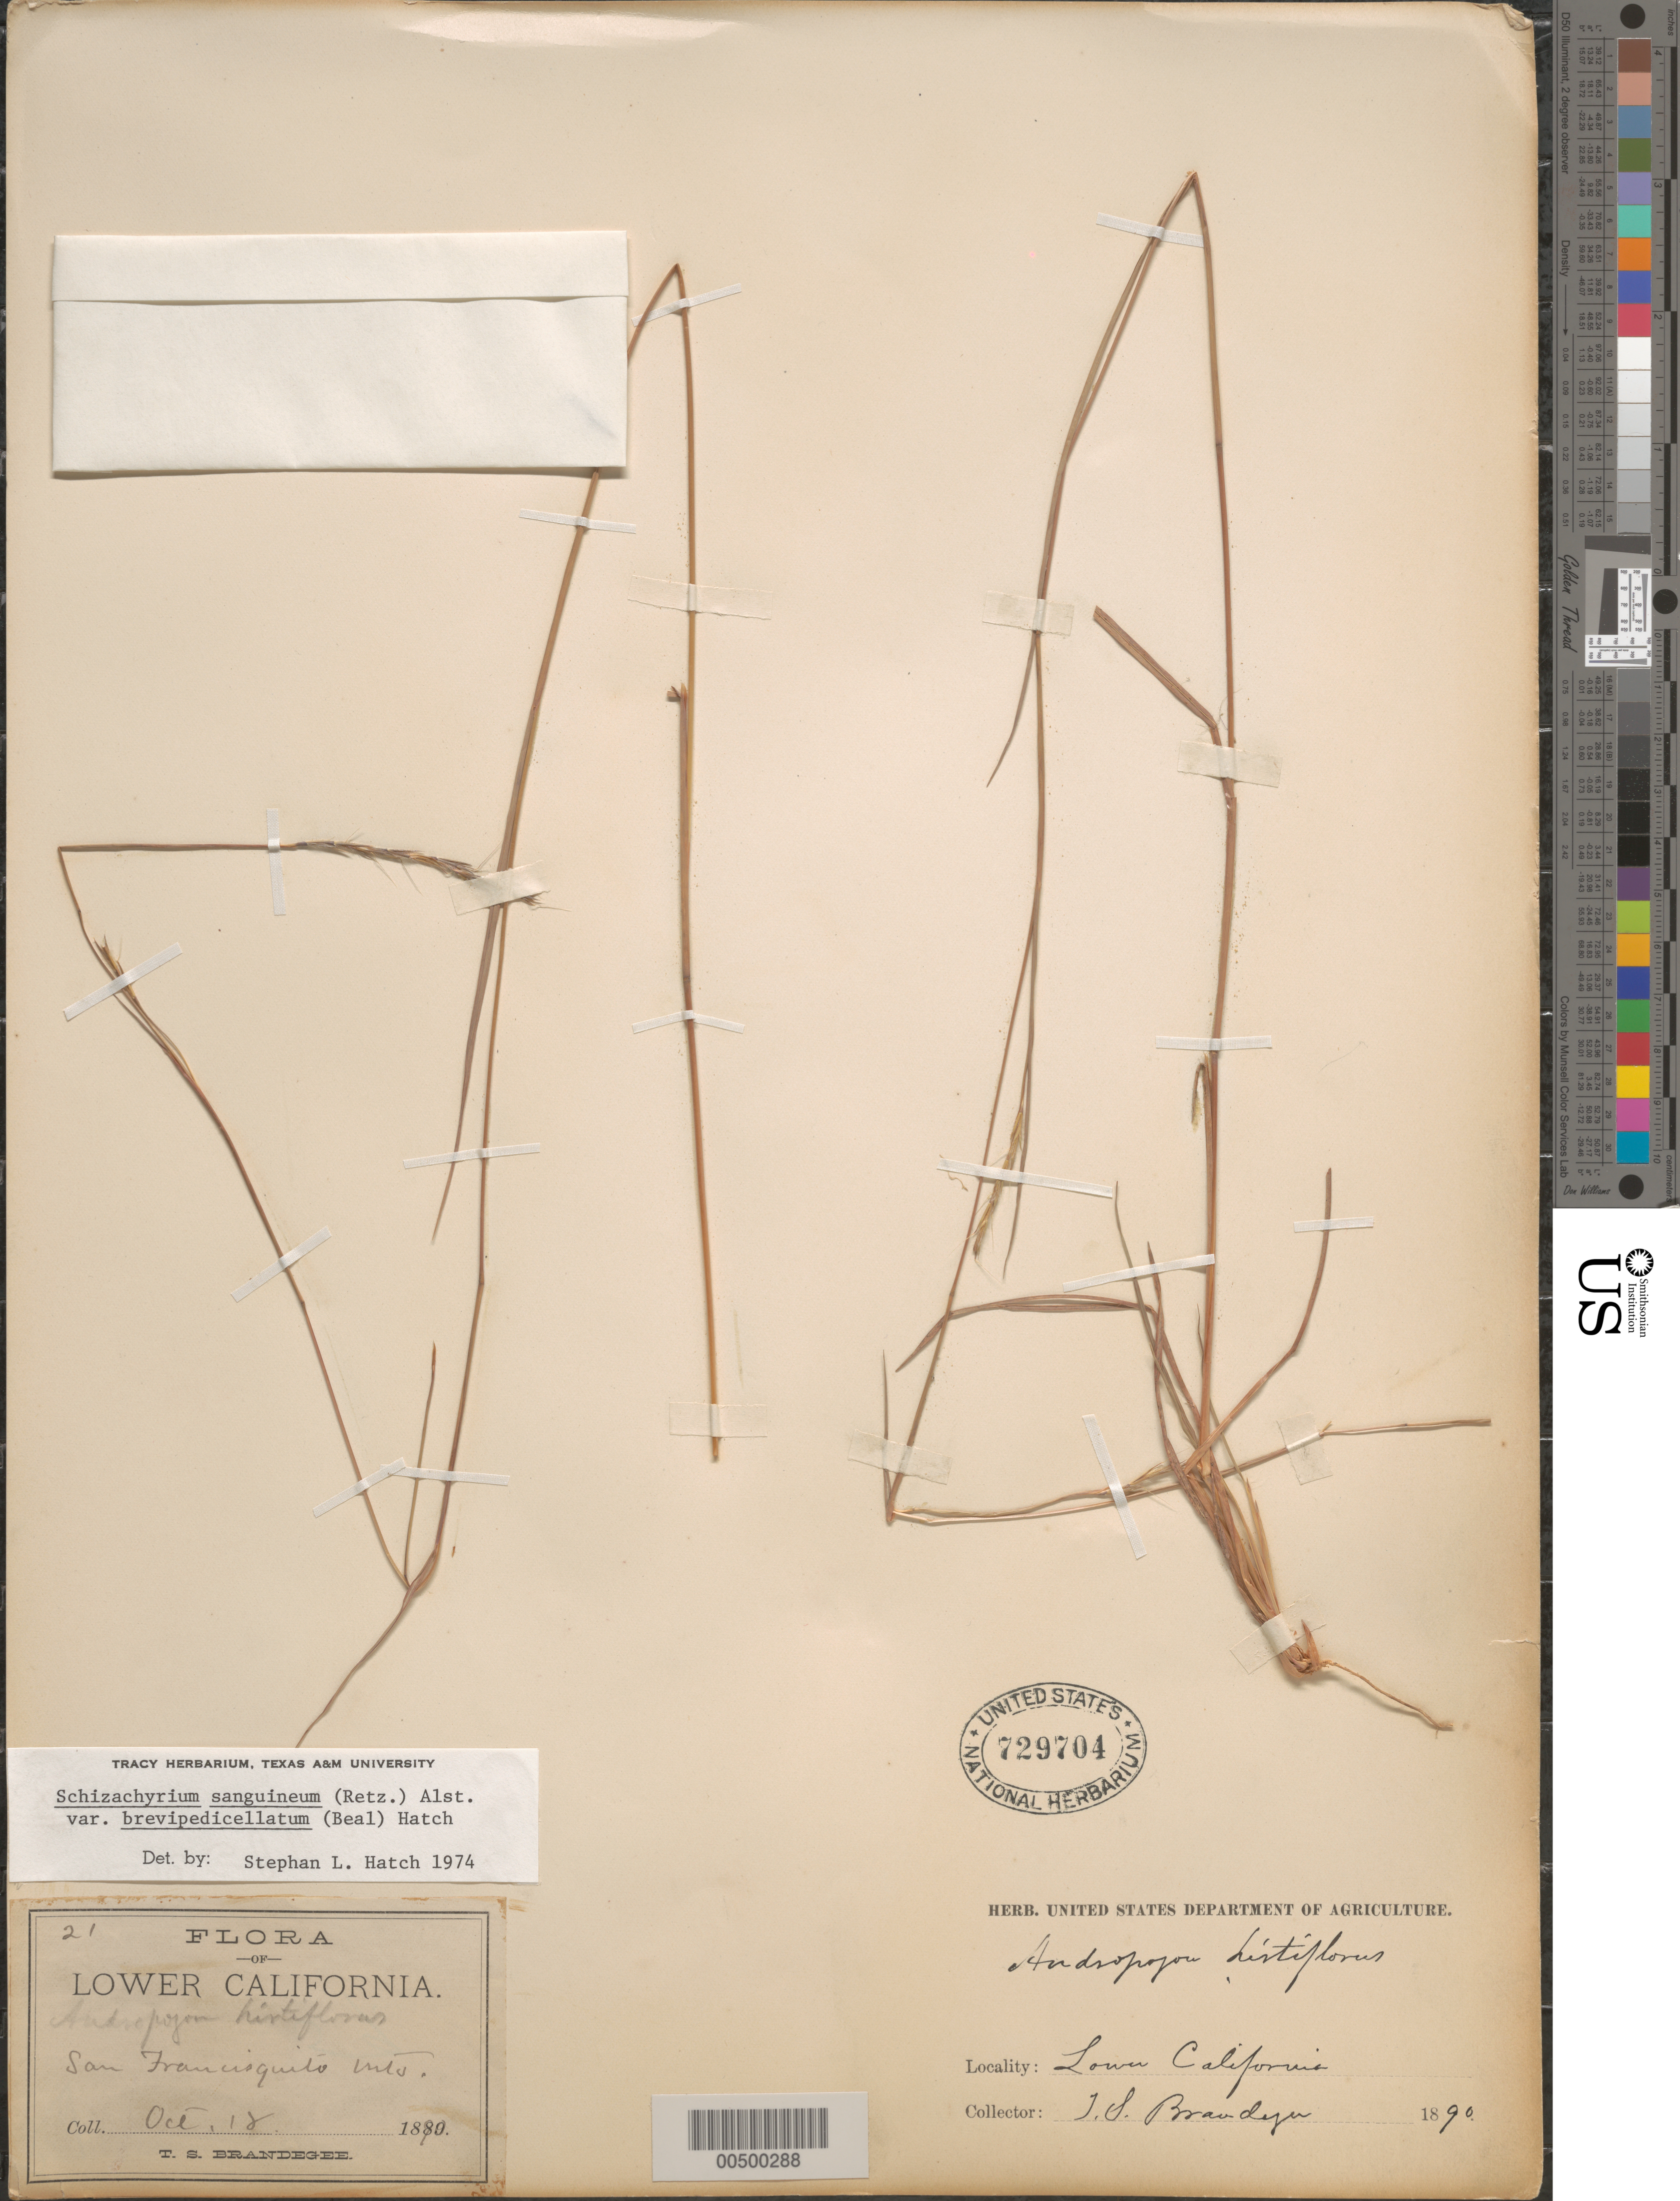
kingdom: Plantae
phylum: Tracheophyta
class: Liliopsida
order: Poales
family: Poaceae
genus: Schizachyrium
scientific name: Schizachyrium sanguineum var. brevipedicellatum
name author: (W.J. Beal) S.L. Hatch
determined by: Hatch, S. L.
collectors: T. S. Brandegee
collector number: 21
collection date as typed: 18 Oct 1890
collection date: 1890-10-18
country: Mexico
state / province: Baja California Norte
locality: San Francisquito Mts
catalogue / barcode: US 729704